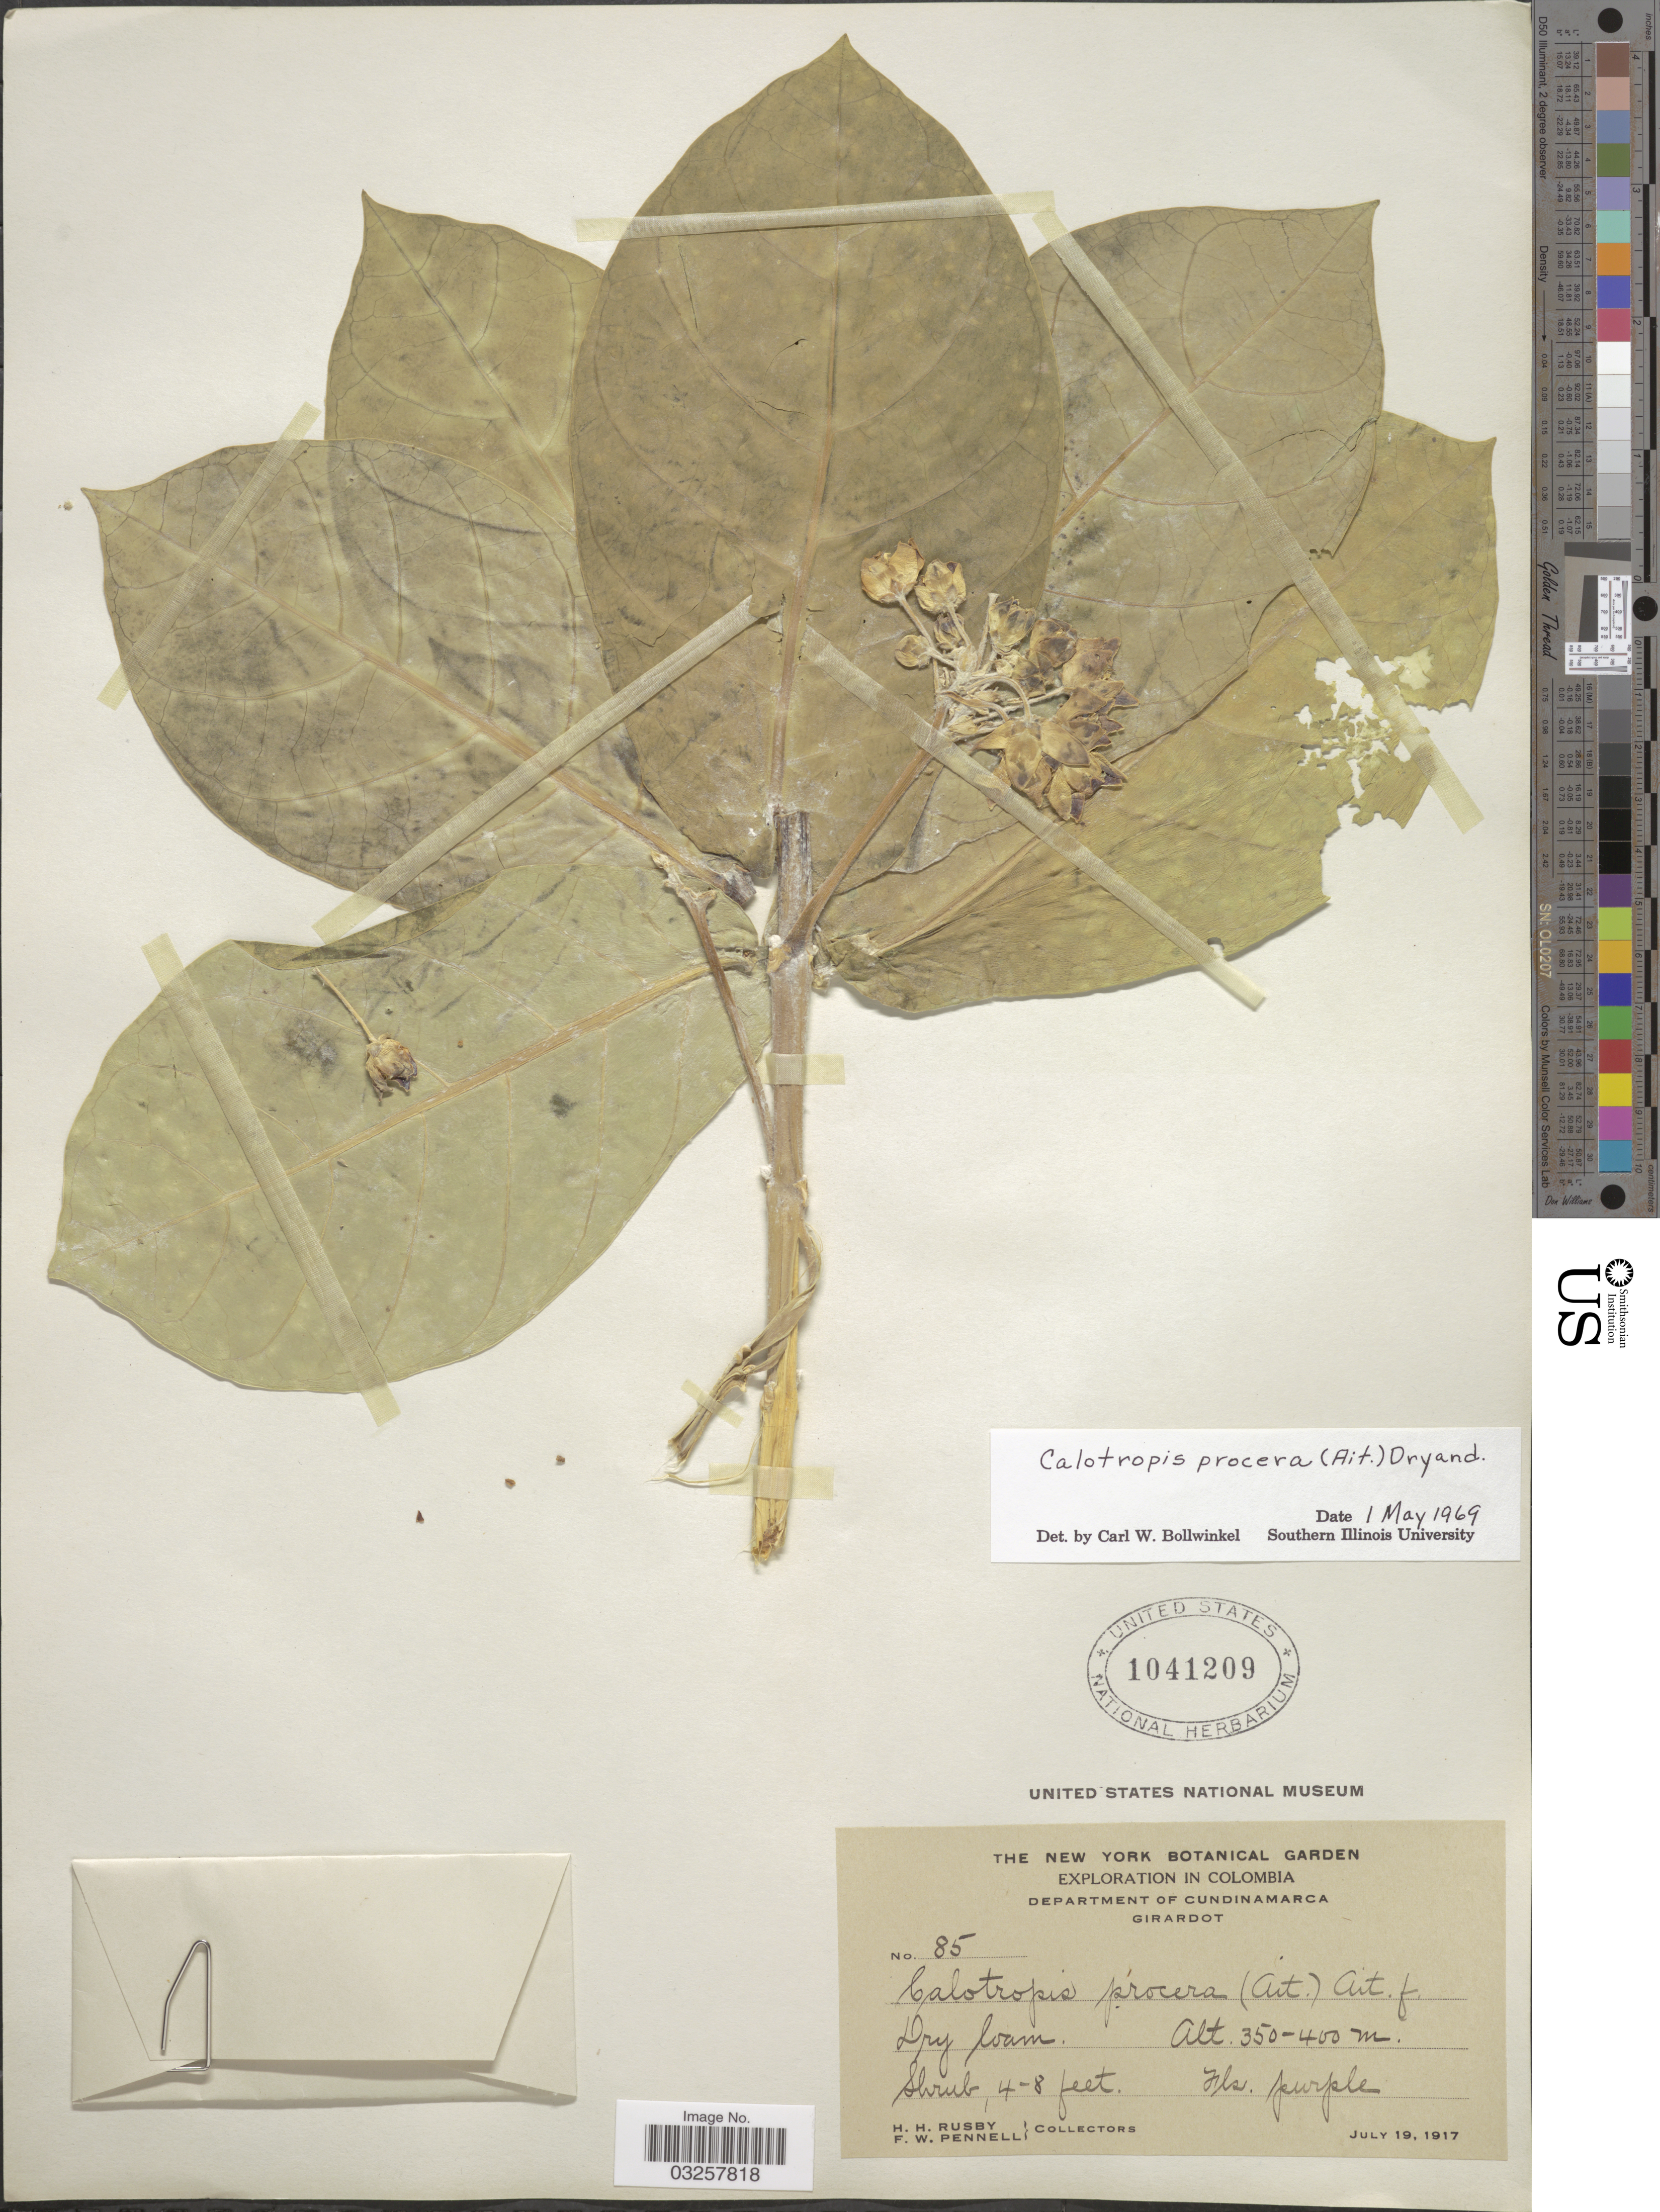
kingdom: Plantae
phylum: Tracheophyta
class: Magnoliopsida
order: Gentianales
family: Apocynaceae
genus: Calotropis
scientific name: Calotropis procera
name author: (Aiton) W.T. Aiton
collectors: H. H. Rusby & F. W. Pennell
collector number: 85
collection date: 1917-07-19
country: Colombia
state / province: Cundinamarca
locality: Department of Cundinamarca. Girardot.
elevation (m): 350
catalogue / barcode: US 1041209